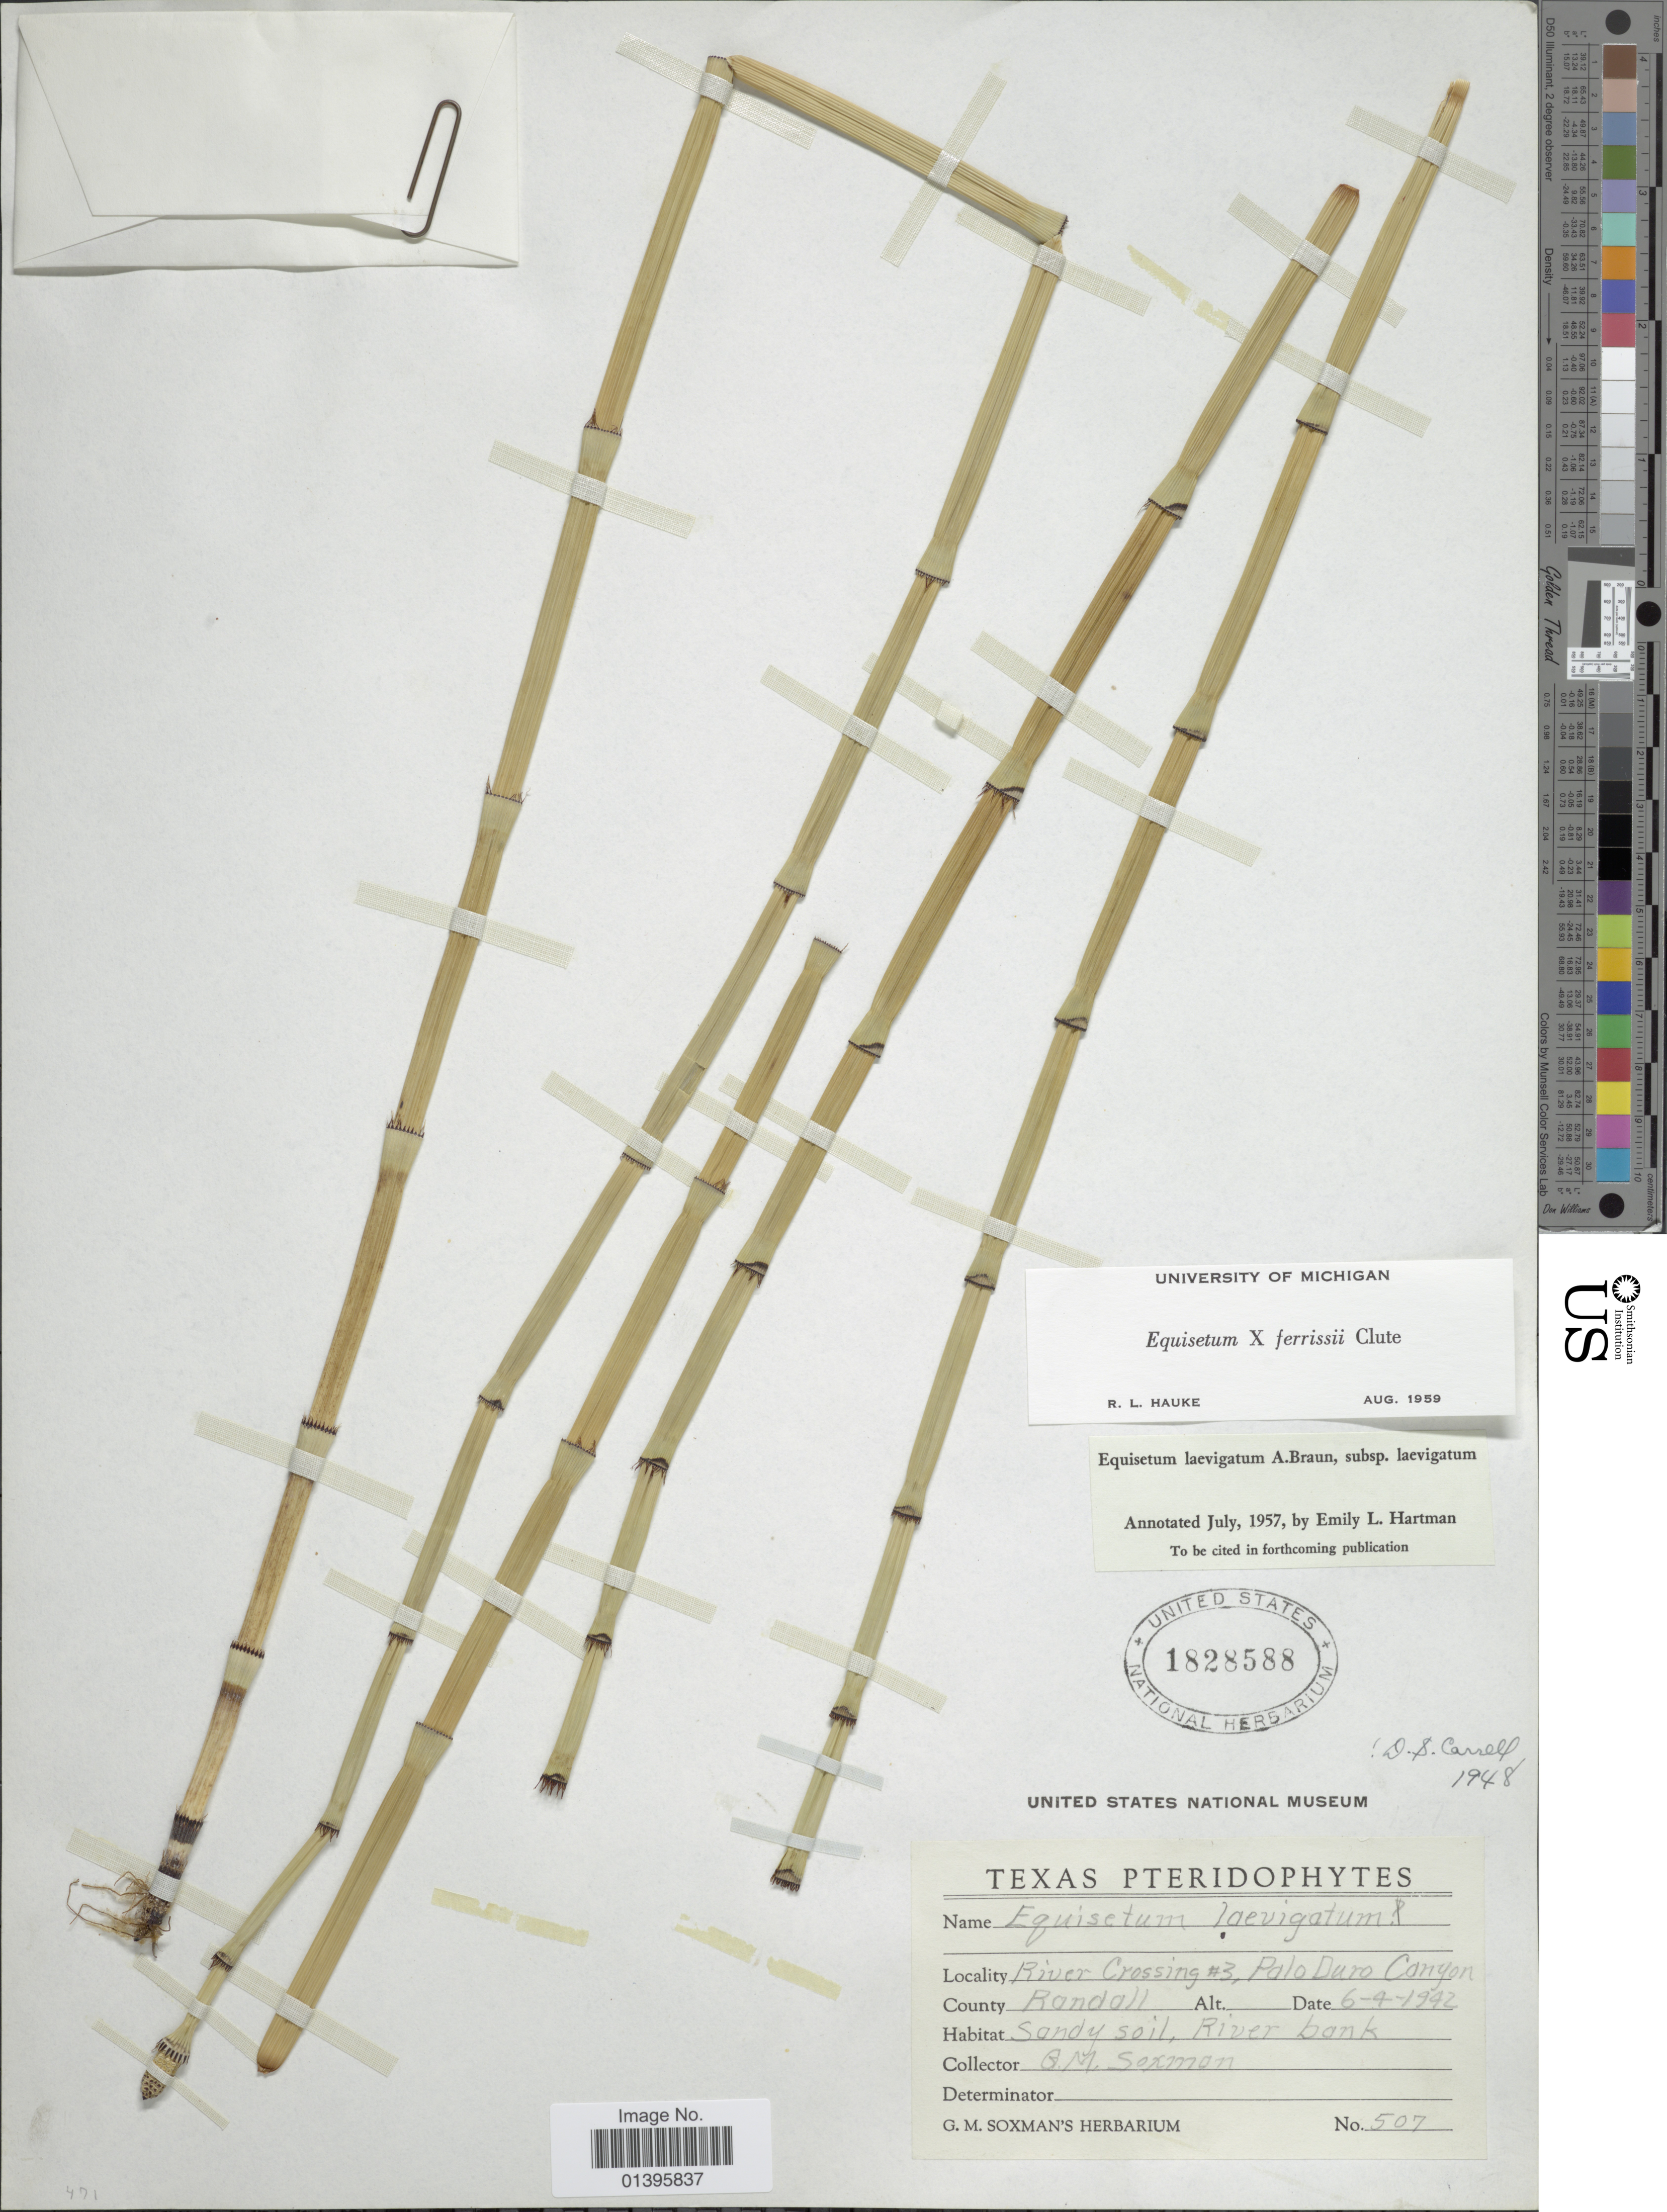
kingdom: Plantae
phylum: Tracheophyta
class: Polypodiopsida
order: Equisetales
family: Equisetaceae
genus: Equisetum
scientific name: Equisetum x ferrissii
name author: Clute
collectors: G. Soxman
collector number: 507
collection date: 1942-06-04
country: United States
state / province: Texas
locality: River Crossing #3, Palo Duro Canyon. County Randall.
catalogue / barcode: US 1828588